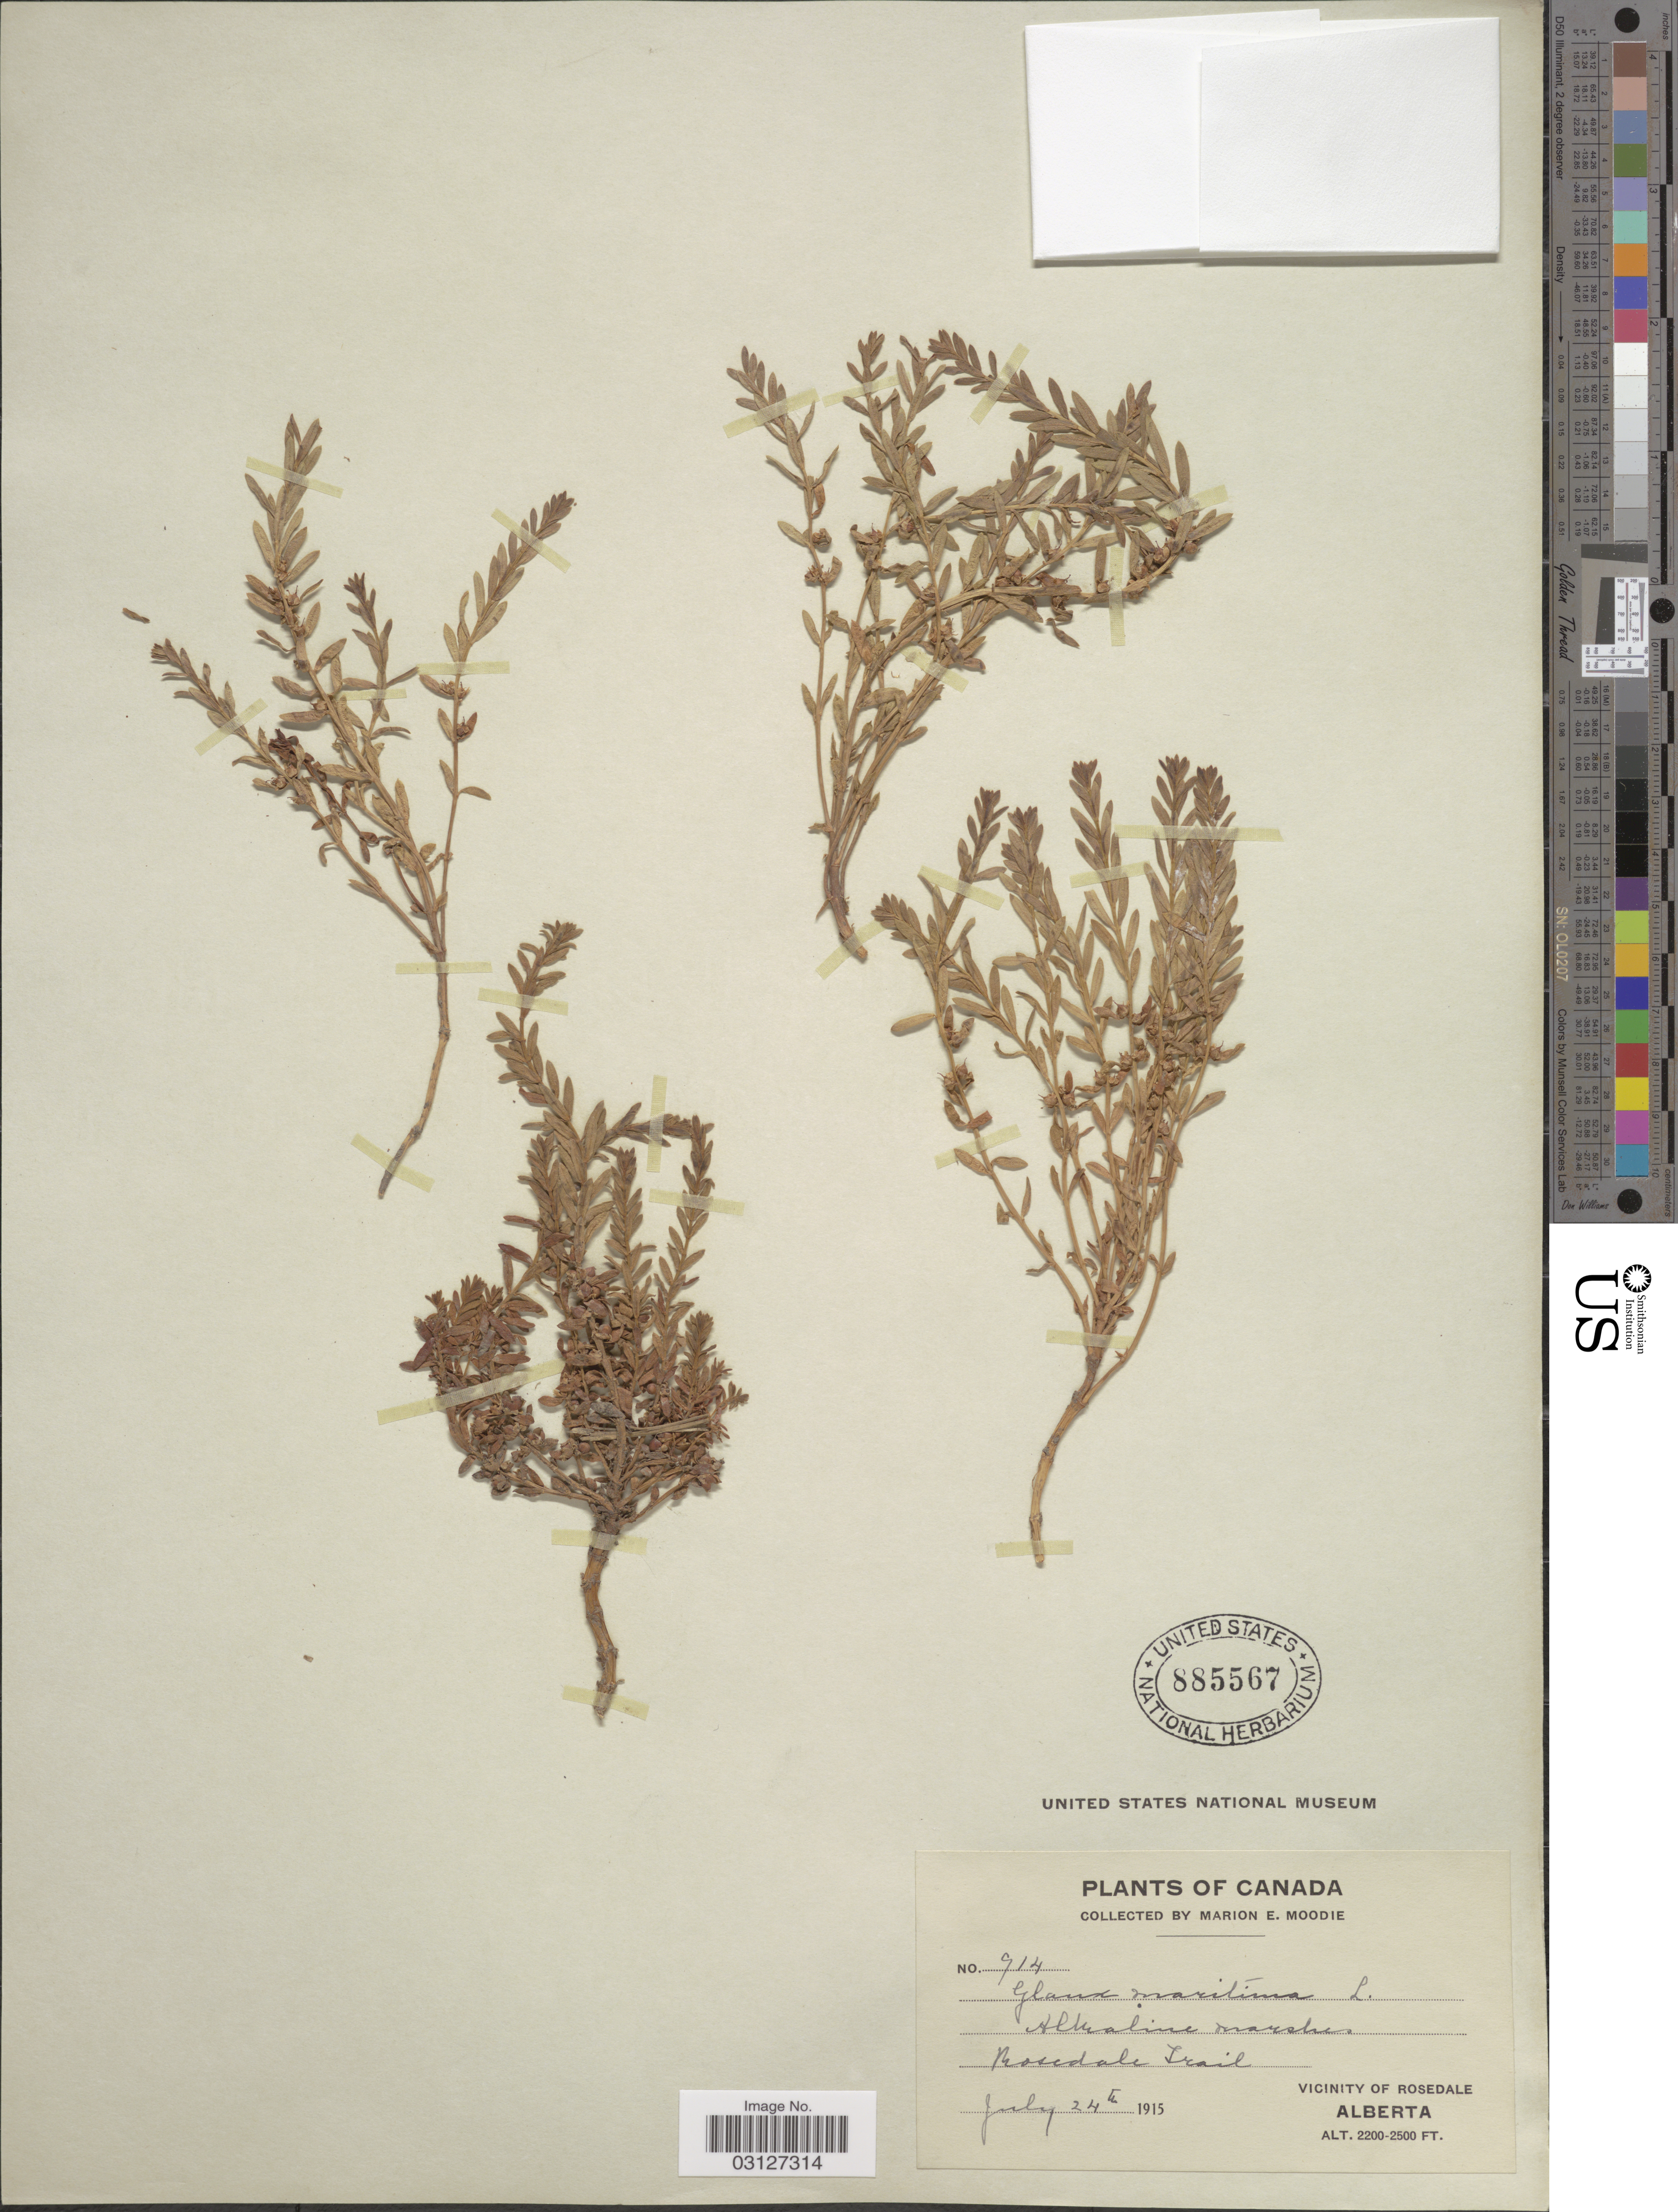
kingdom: Plantae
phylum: Tracheophyta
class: Magnoliopsida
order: Ericales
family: Primulaceae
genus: Glaux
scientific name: Glaux maritima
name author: L.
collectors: M. E. Moodie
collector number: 914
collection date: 1915-07-24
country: Canada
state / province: Alberta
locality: Alkaline marshes, Rosedale Trail, Vicinity of Rosedale.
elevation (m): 671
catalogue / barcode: US 885567